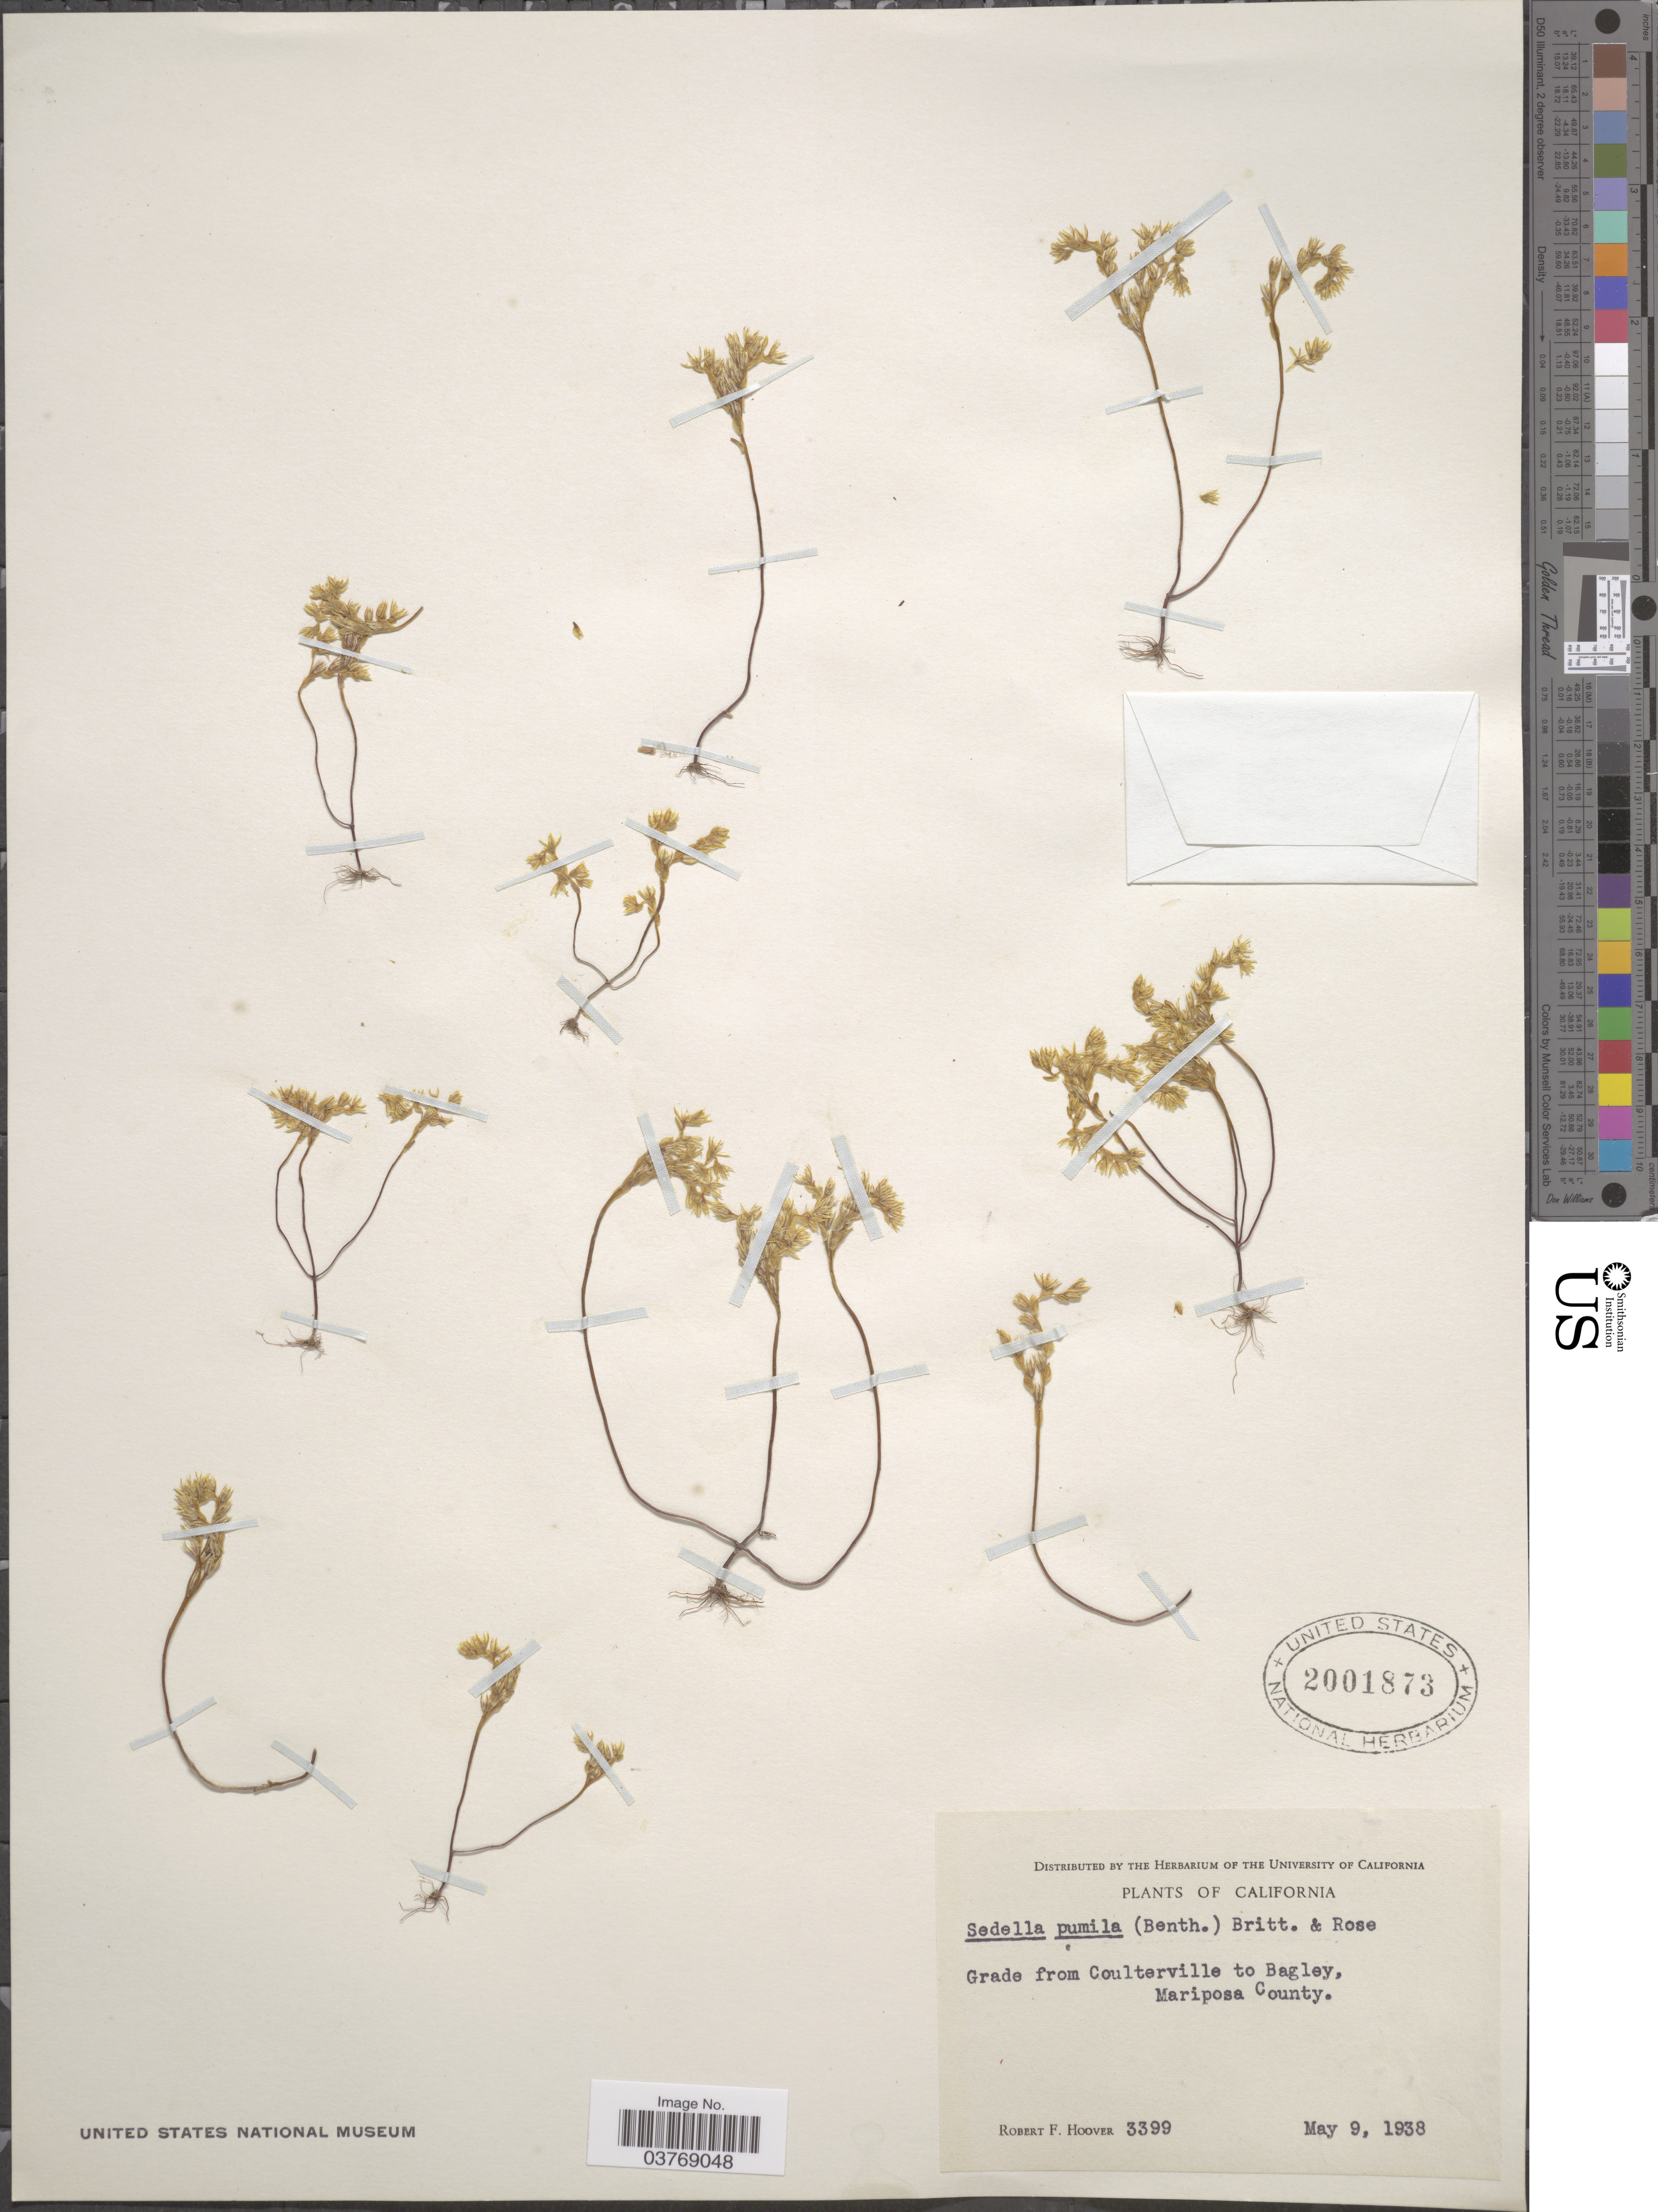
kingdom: Plantae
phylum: Tracheophyta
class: Magnoliopsida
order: Saxifragales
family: Crassulaceae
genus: Sedella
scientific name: Sedella pumila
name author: (Benth.) Britton & Rose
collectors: R. F. Hoover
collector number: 3399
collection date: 1938-05-09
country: United States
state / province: California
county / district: Mariposa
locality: Grade from Coulterville to Bagley, Mariposa County.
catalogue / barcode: US 2001873